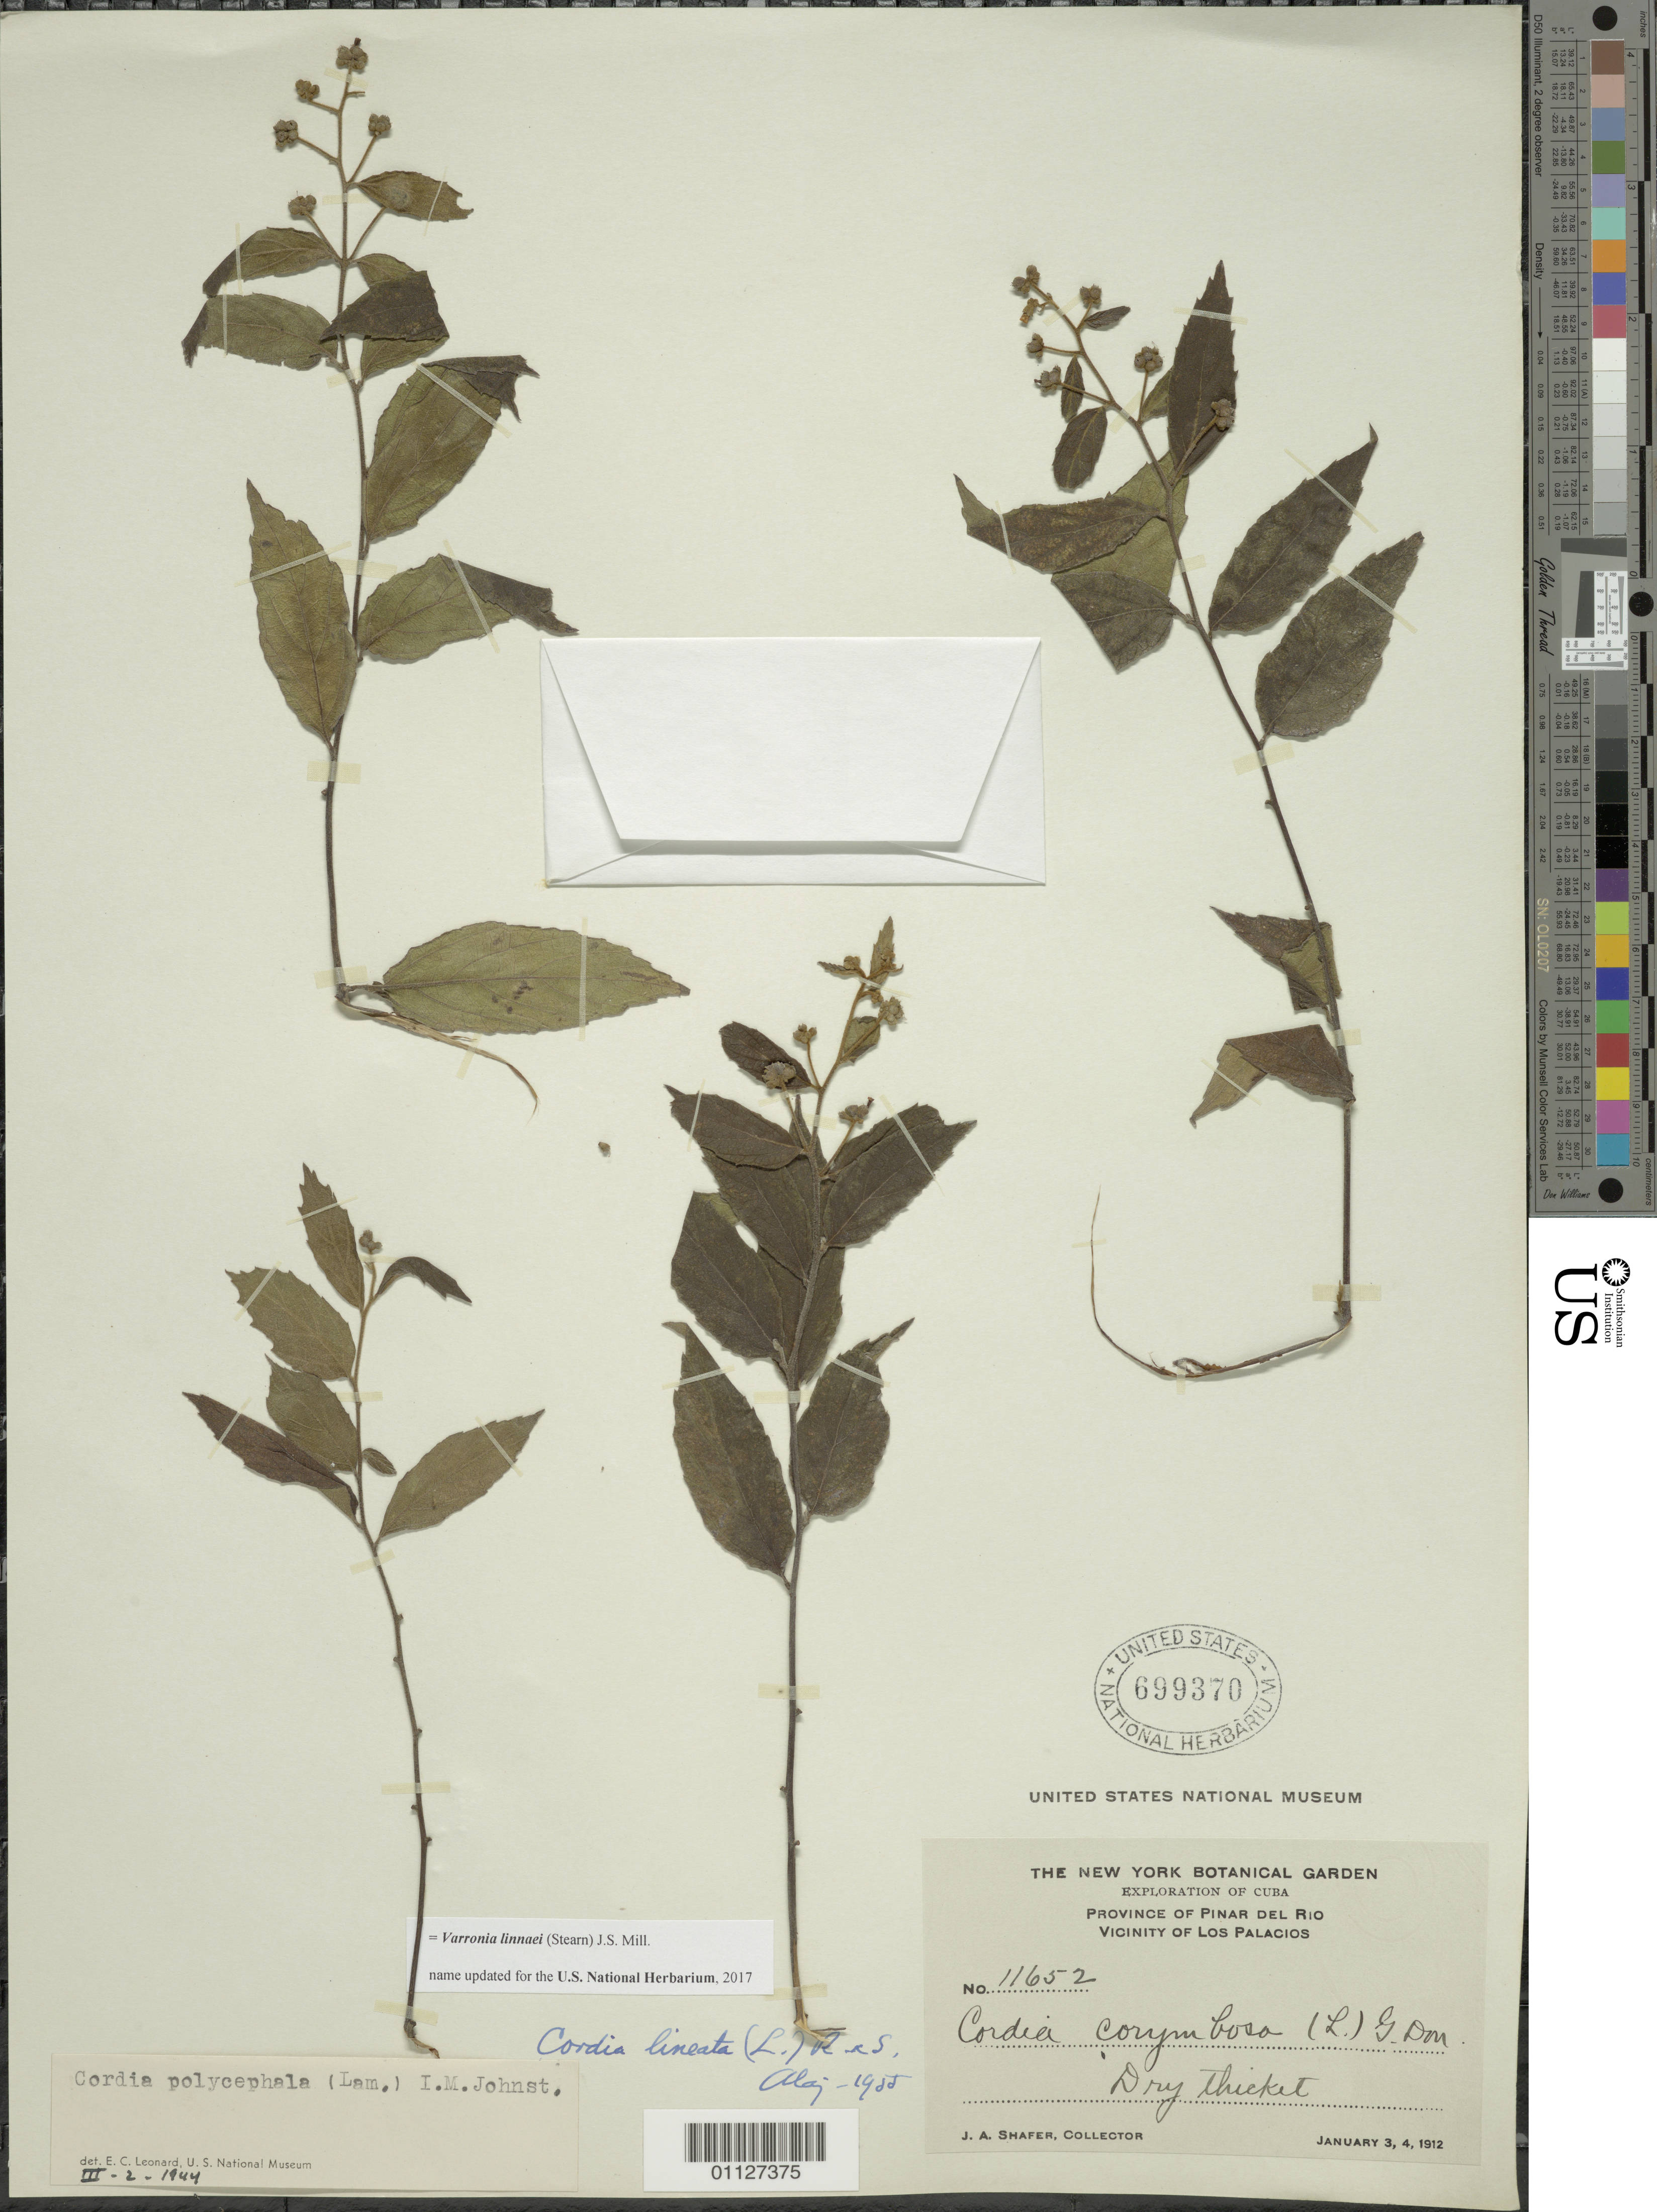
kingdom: Plantae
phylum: Tracheophyta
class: Magnoliopsida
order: Boraginales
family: Cordiaceae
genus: Varronia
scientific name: Varronia linnaei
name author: (Stearn) J.S. Mill.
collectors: J. A. Shafer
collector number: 11652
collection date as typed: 03 Jan 1912 and 04 Jan 1912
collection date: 1912-01-03,1912-01-04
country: Cuba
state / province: Pinar del Rio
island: Cuba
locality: Vicinity of Los Palacios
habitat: dry thicket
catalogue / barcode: US 699370